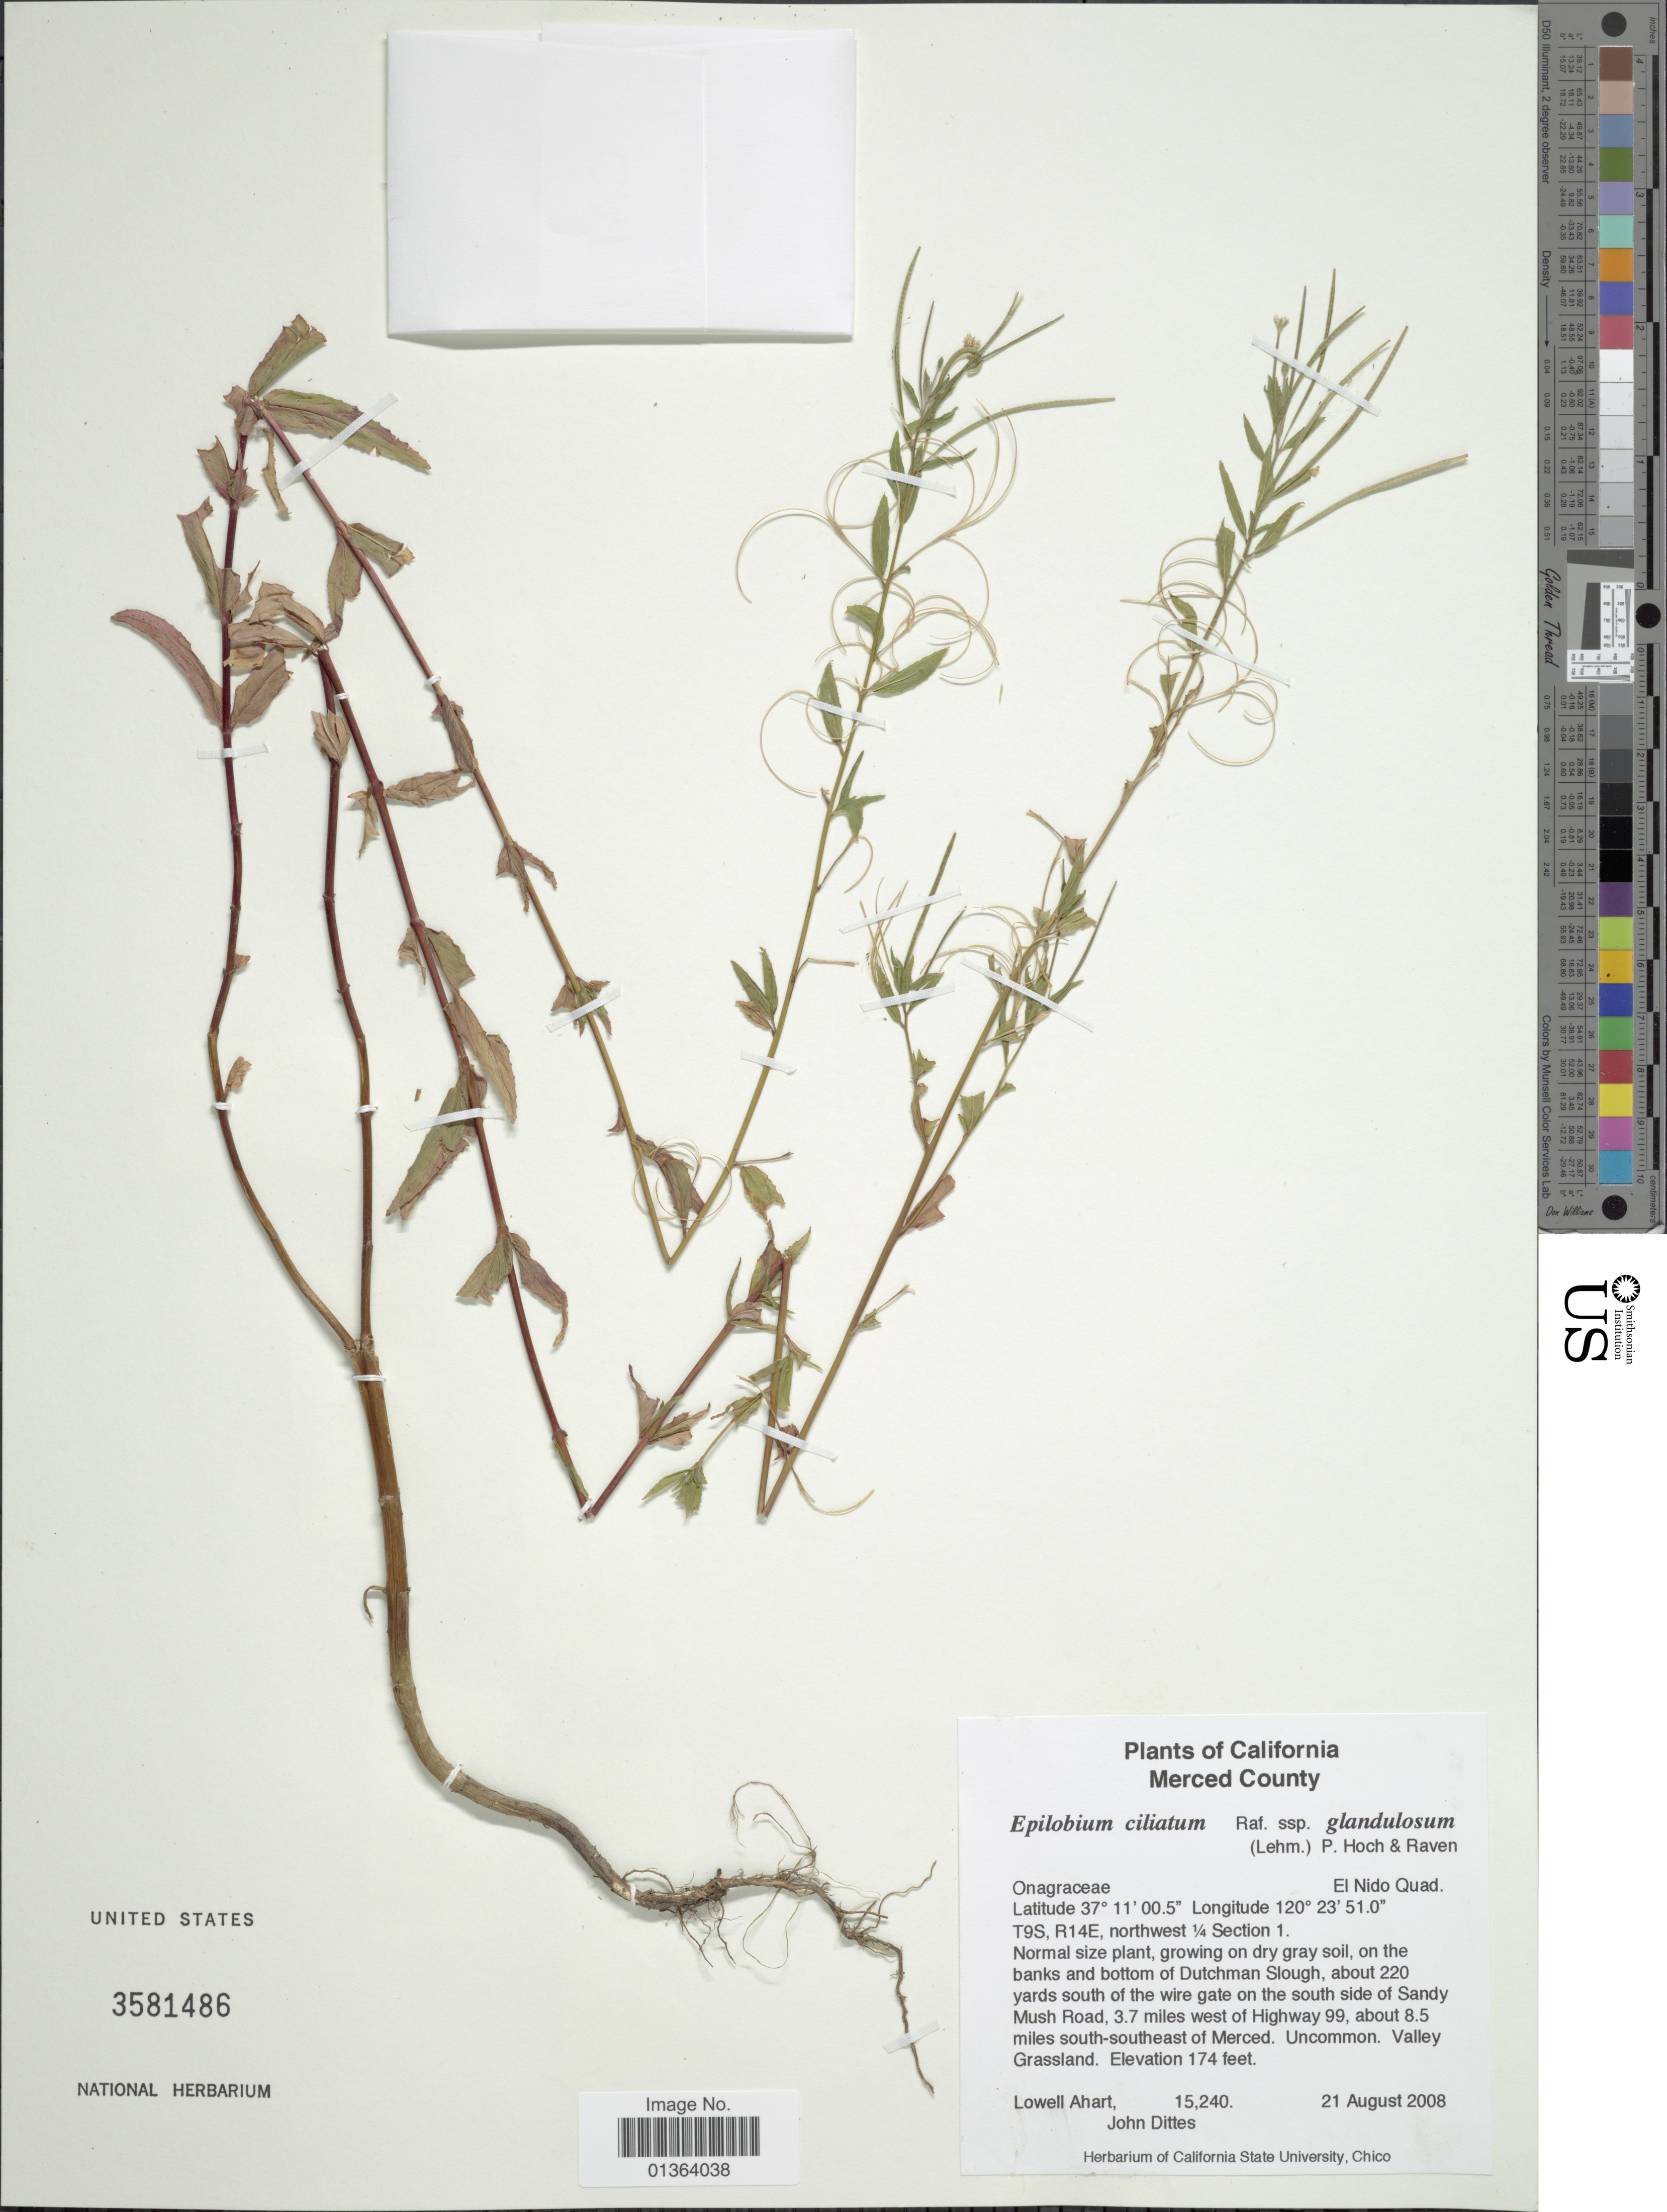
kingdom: Plantae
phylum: Tracheophyta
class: Magnoliopsida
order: Myrtales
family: Onagraceae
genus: Epilobium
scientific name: Epilobium ciliatum subsp. glandulosum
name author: (Lehm.) Hoch & P.H. Raven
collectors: L. Ahart & J. Dittes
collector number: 15240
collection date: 2008-08-21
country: United States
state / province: California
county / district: Merced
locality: Merced County. On the banks and bottom of Dutchman Slough, about 220 yards South of the wire gate on the south side of Sandy Mush Road, 3.7 miles west of Highway 99, about 8.5 miles south-southeast of Merced.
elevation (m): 53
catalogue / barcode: US 3581486